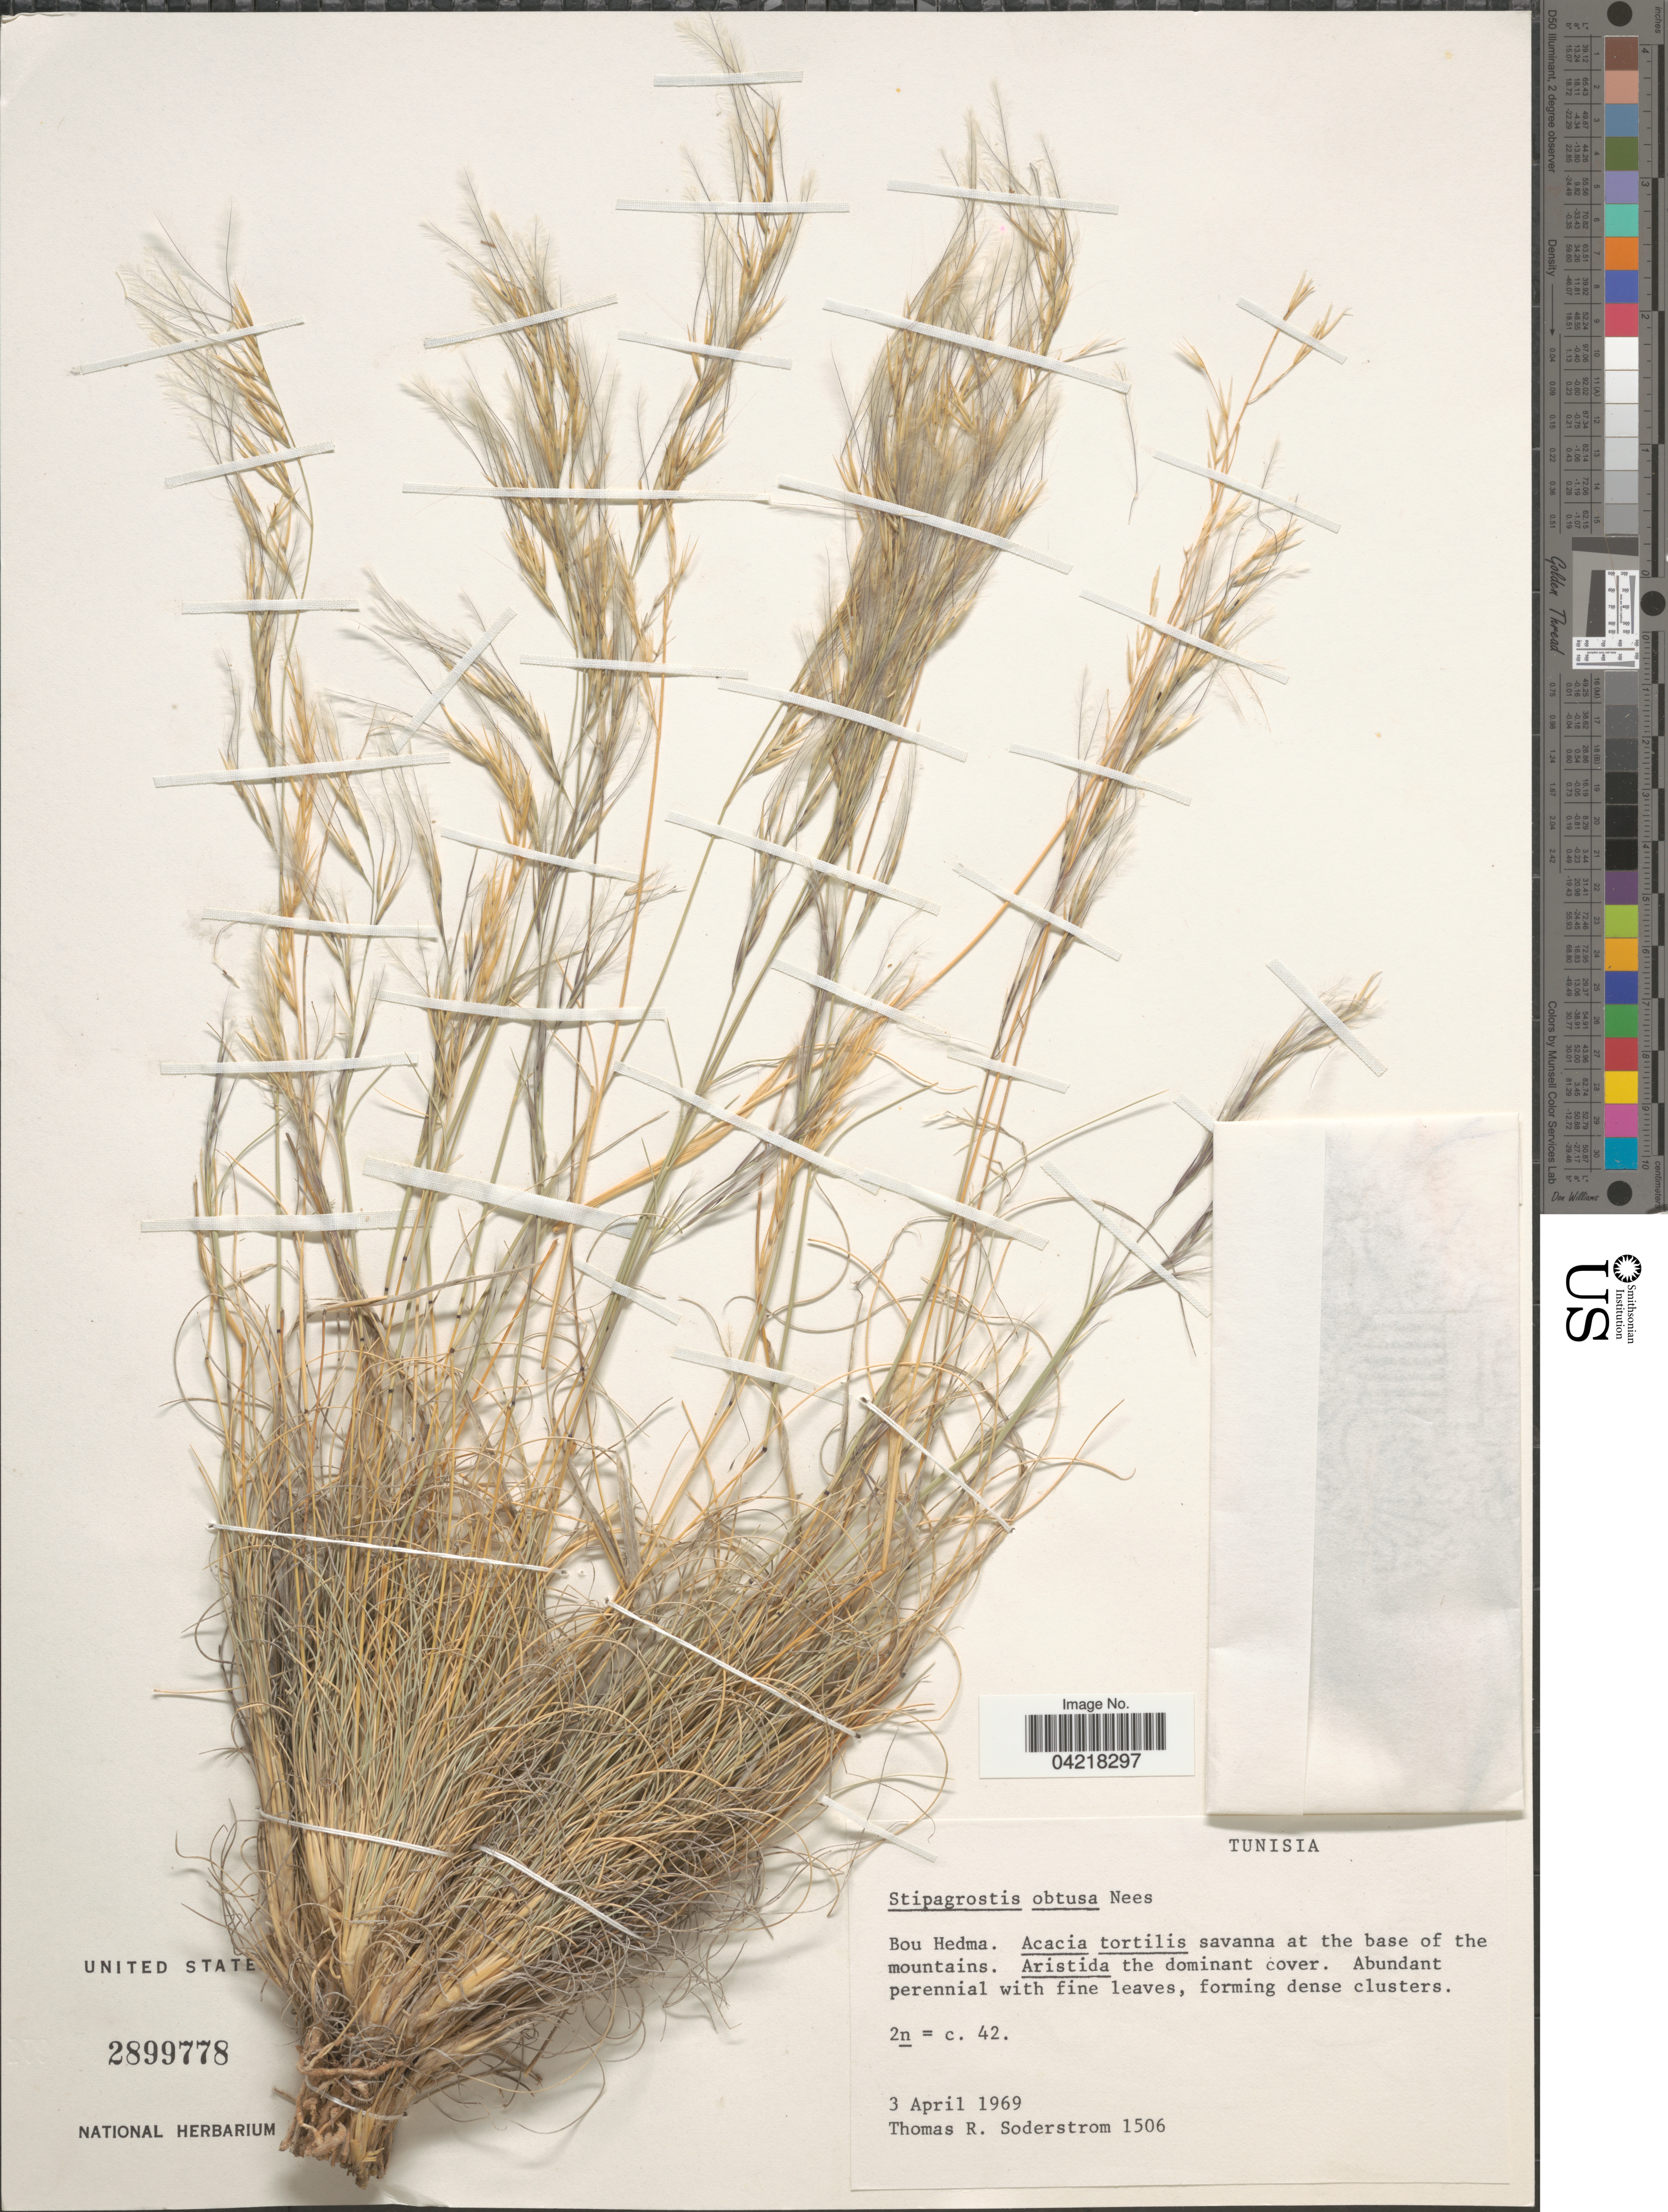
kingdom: Plantae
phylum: Tracheophyta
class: Liliopsida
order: Poales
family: Poaceae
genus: Stipagrostis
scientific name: Stipagrostis obtusa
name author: (Delile) Nees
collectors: T. R. Soderstrom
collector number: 1506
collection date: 1969-04-03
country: Tunisia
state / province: Tunis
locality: Tunisia. Bou Hedma. Acacia tortilis savanna at the base of the mountains.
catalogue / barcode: US 2899778